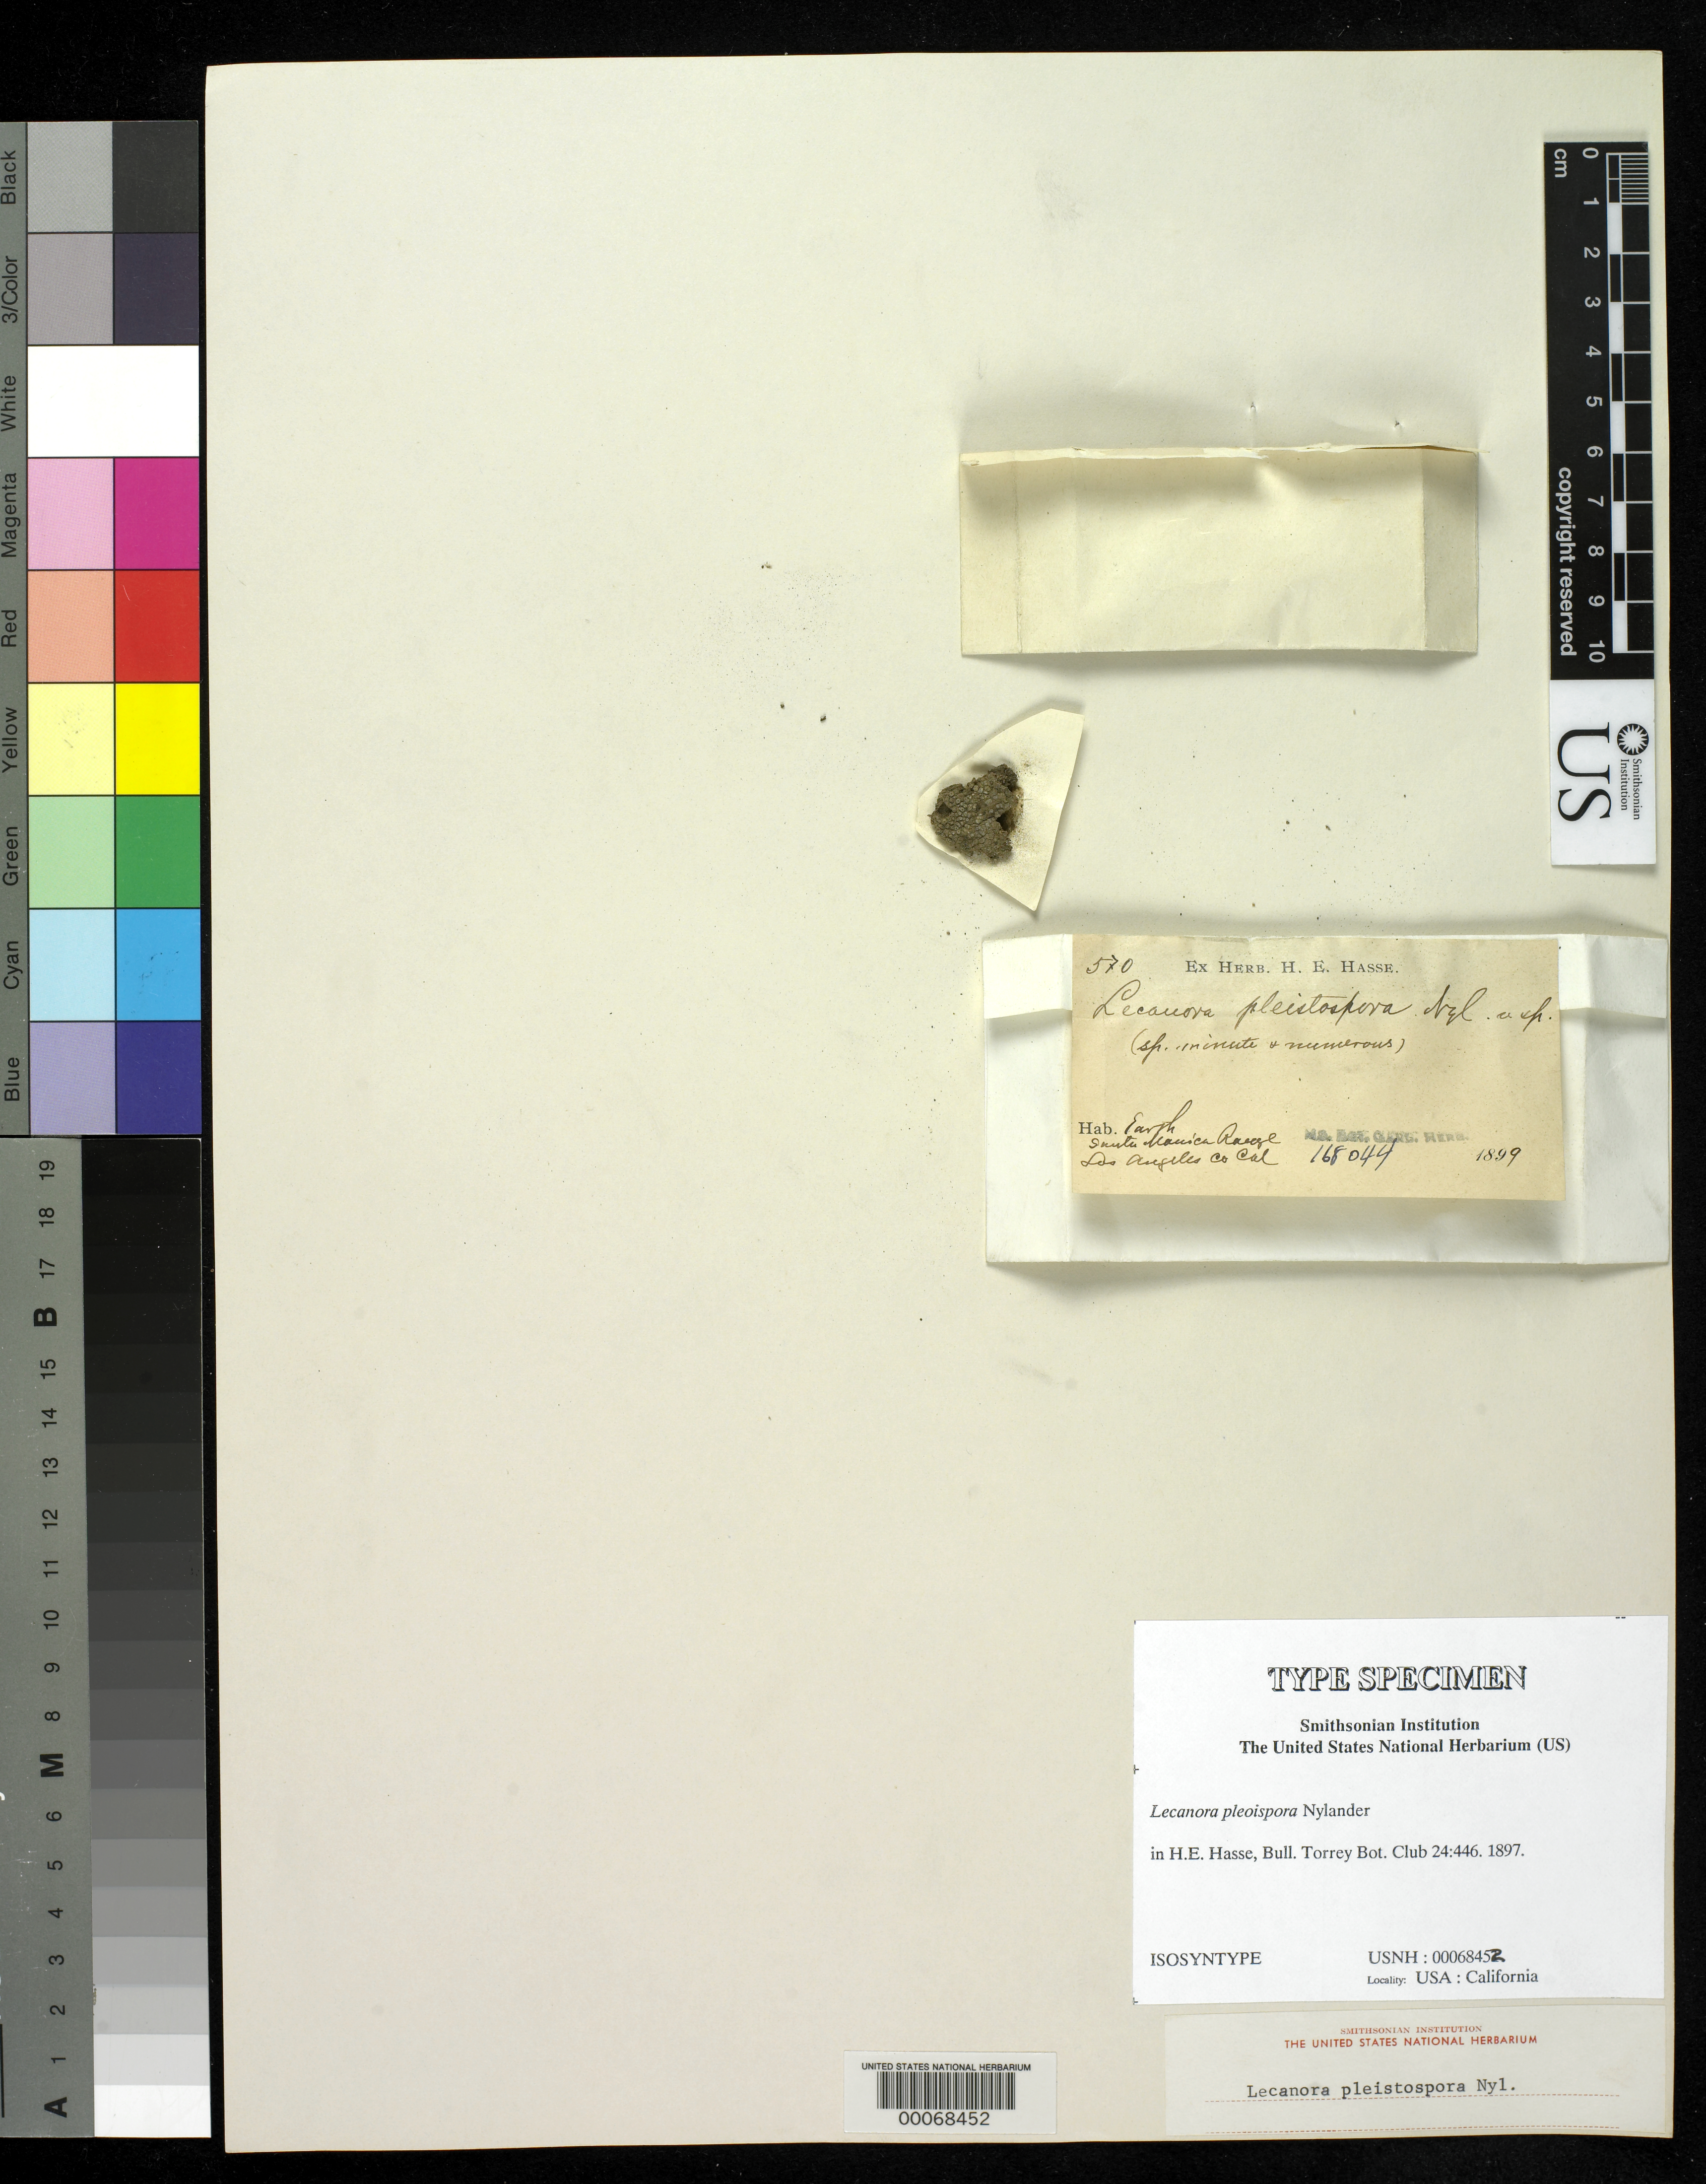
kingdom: Fungi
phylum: Ascomycota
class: Lecanoromycetes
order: Lecanorales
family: Lecanoraceae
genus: Lecanora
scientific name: Lecanora pleoispora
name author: Nyl. in Hasse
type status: Isosyntype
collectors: H. E. Hasse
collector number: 570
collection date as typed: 1899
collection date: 1899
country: United States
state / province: California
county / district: Los Angeles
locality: Santa Monica Range.